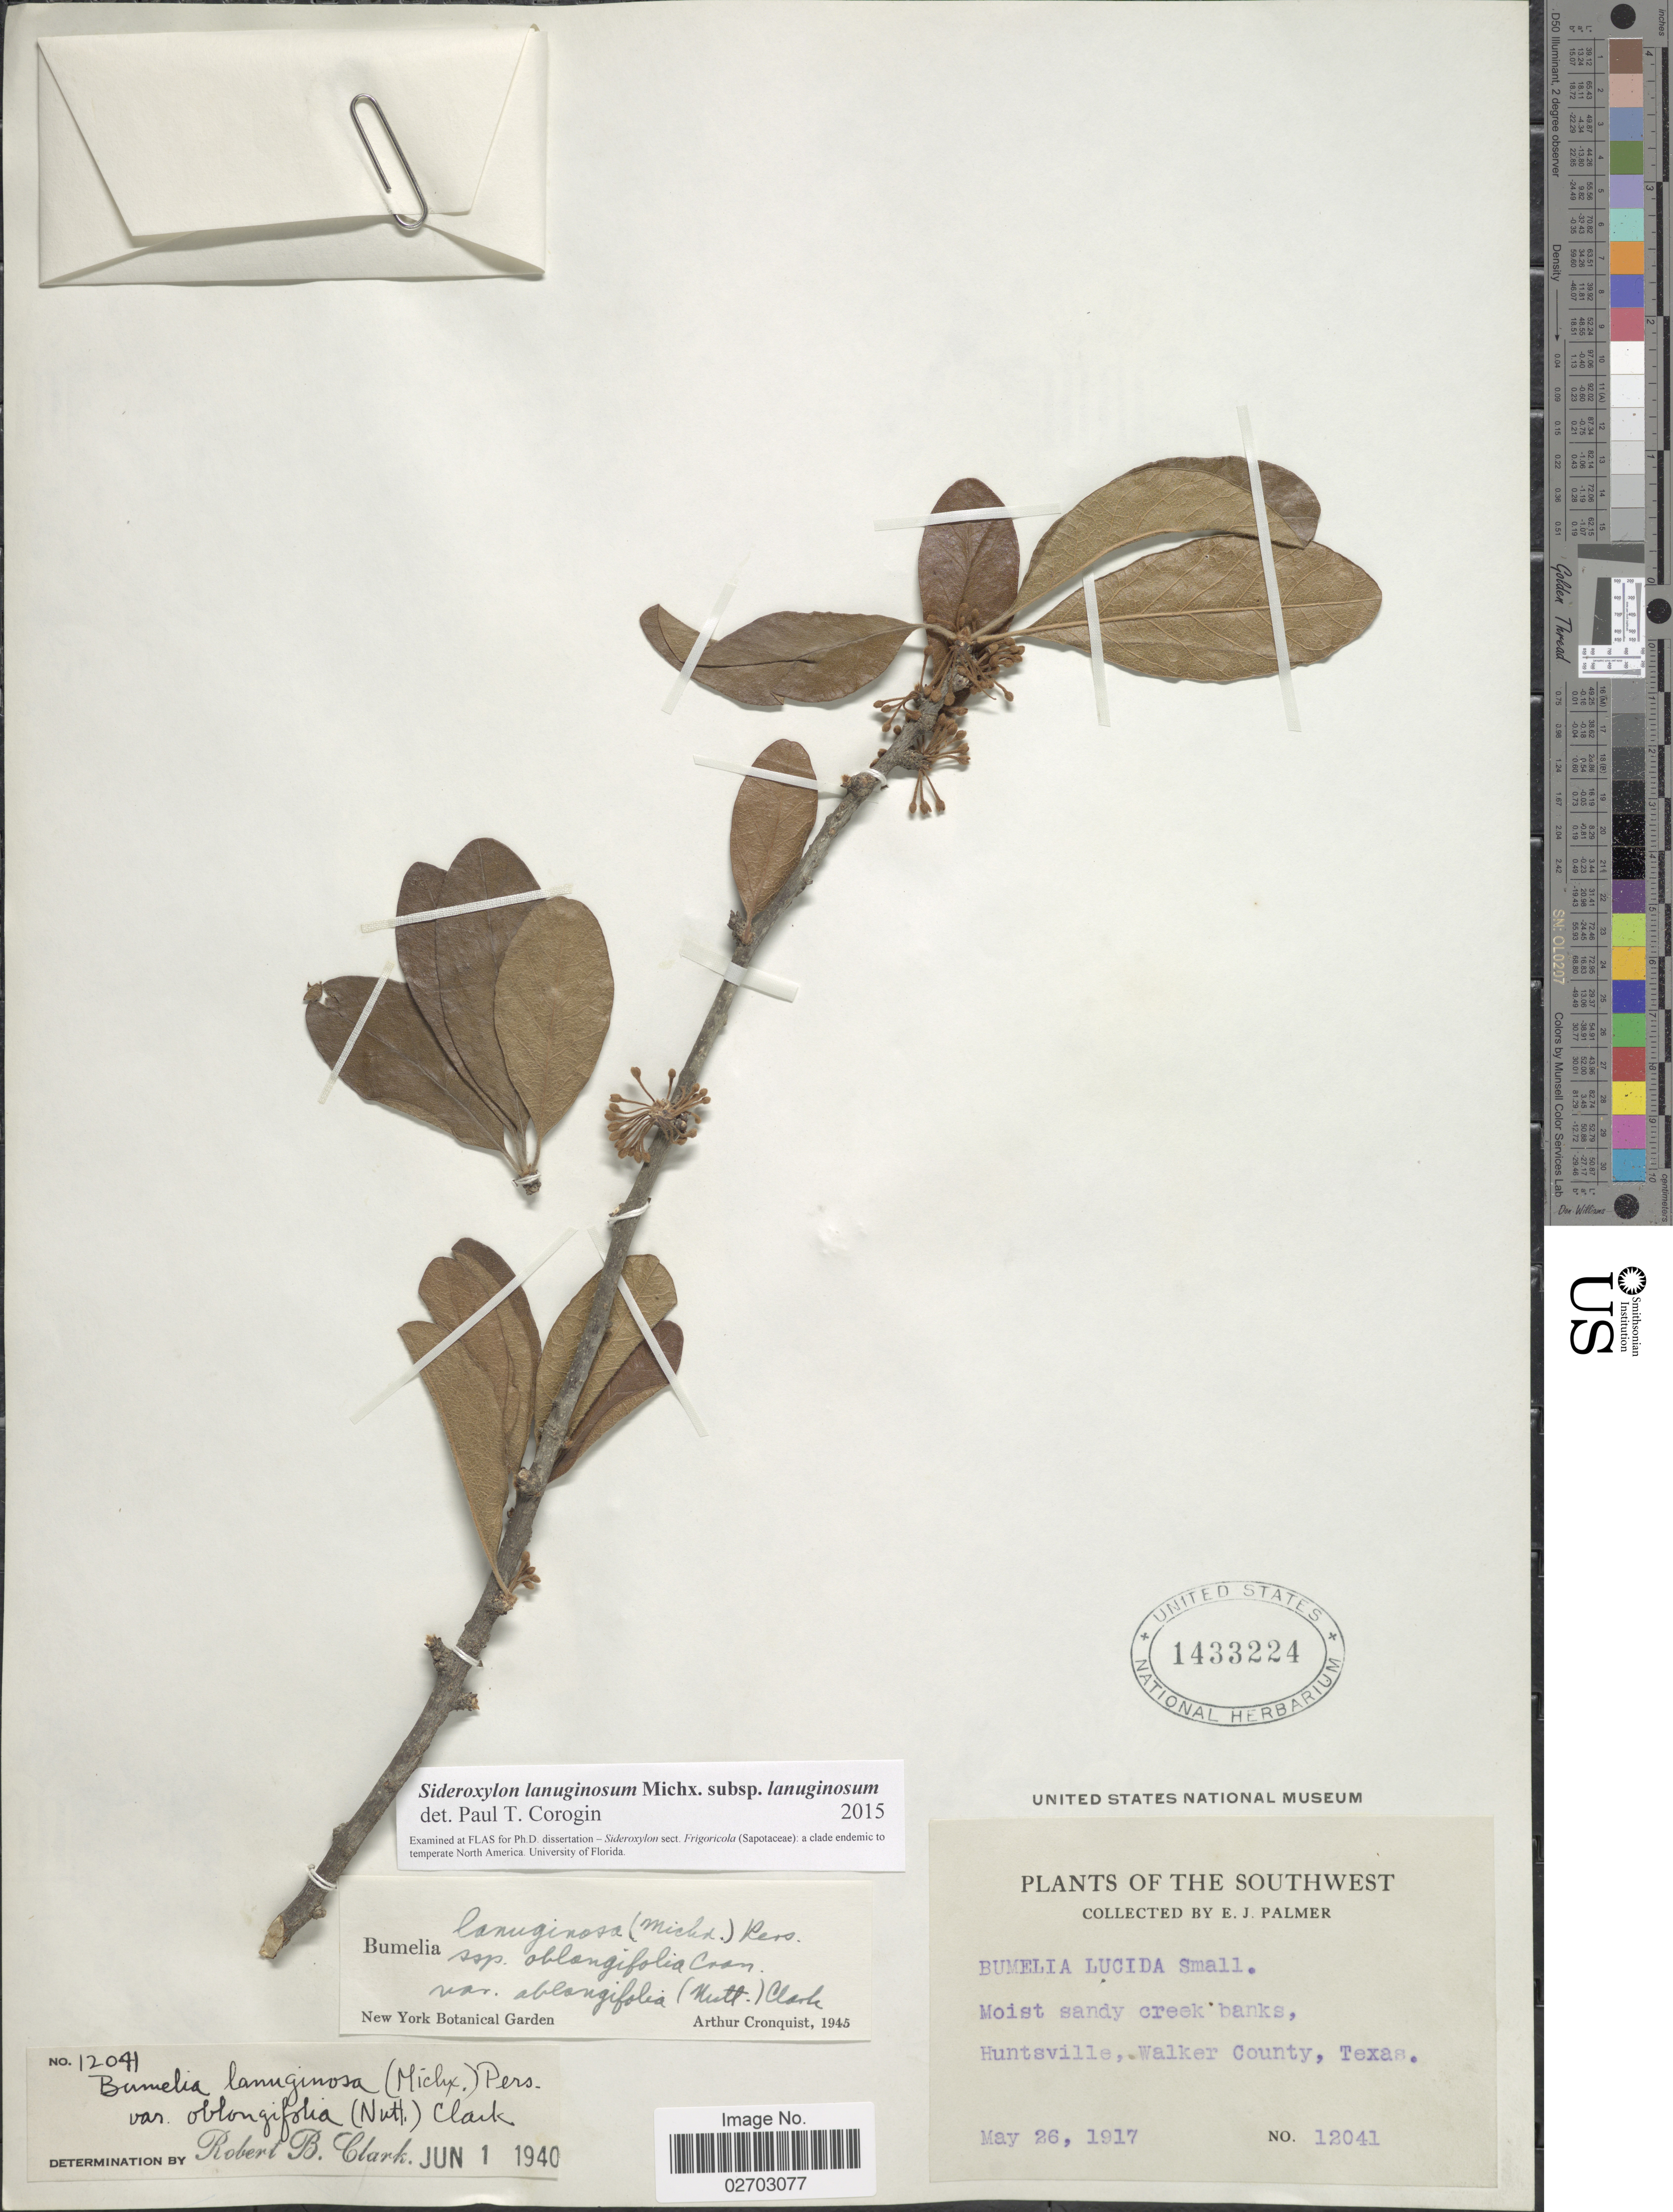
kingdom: Plantae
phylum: Tracheophyta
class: Magnoliopsida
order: Ericales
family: Sapotaceae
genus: Sideroxylon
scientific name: Sideroxylon lanuginosum subsp. lanuginosum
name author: Michx.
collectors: E. J. Palmer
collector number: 12041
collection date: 1917-05-26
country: United States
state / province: Texas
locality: Southwest, moist sandy creek banks, Huntsville, Walker County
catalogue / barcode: US 1433224